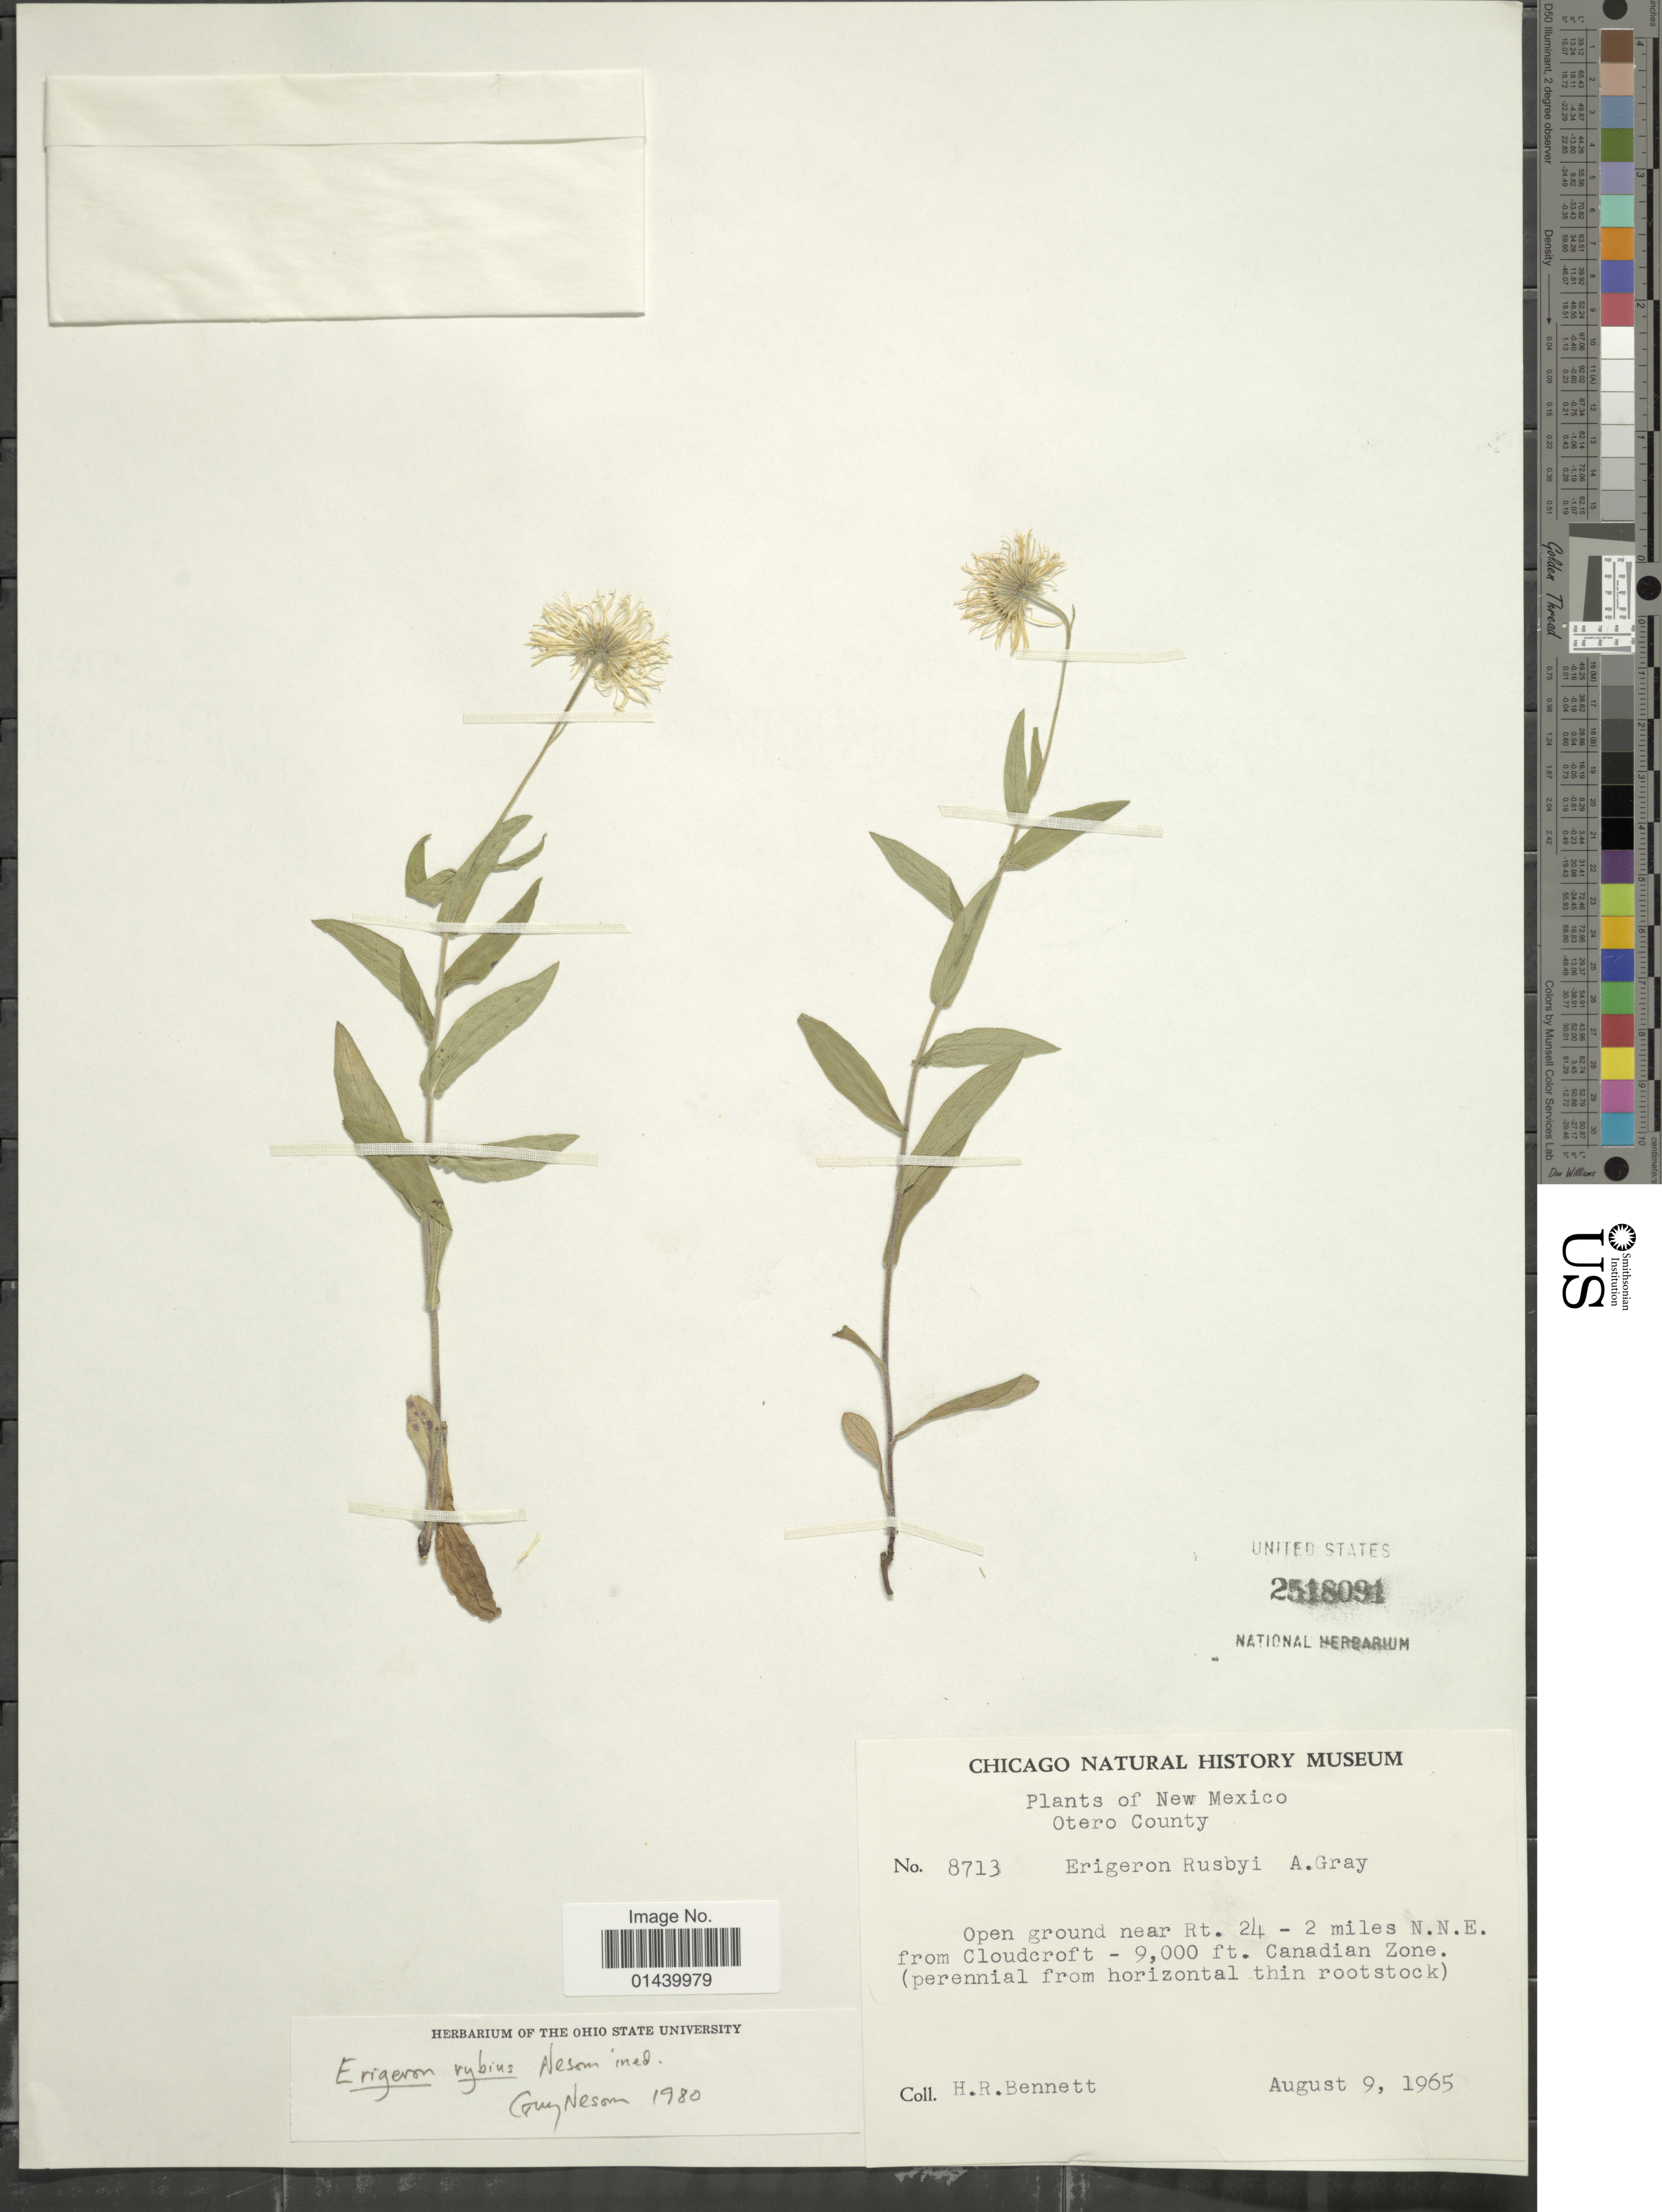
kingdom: Plantae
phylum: Tracheophyta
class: Magnoliopsida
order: Asterales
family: Asteraceae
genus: Erigeron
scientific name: Erigeron rybius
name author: G.L. Nesom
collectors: H. R. Bennett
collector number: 8713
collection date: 1965-08-09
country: United States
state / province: New Mexico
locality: Otero County. Open ground near Rt. 24 - 2 miles N.N.E. from Cloudcroft. Canadian Zone.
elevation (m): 2743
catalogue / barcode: US 2518091